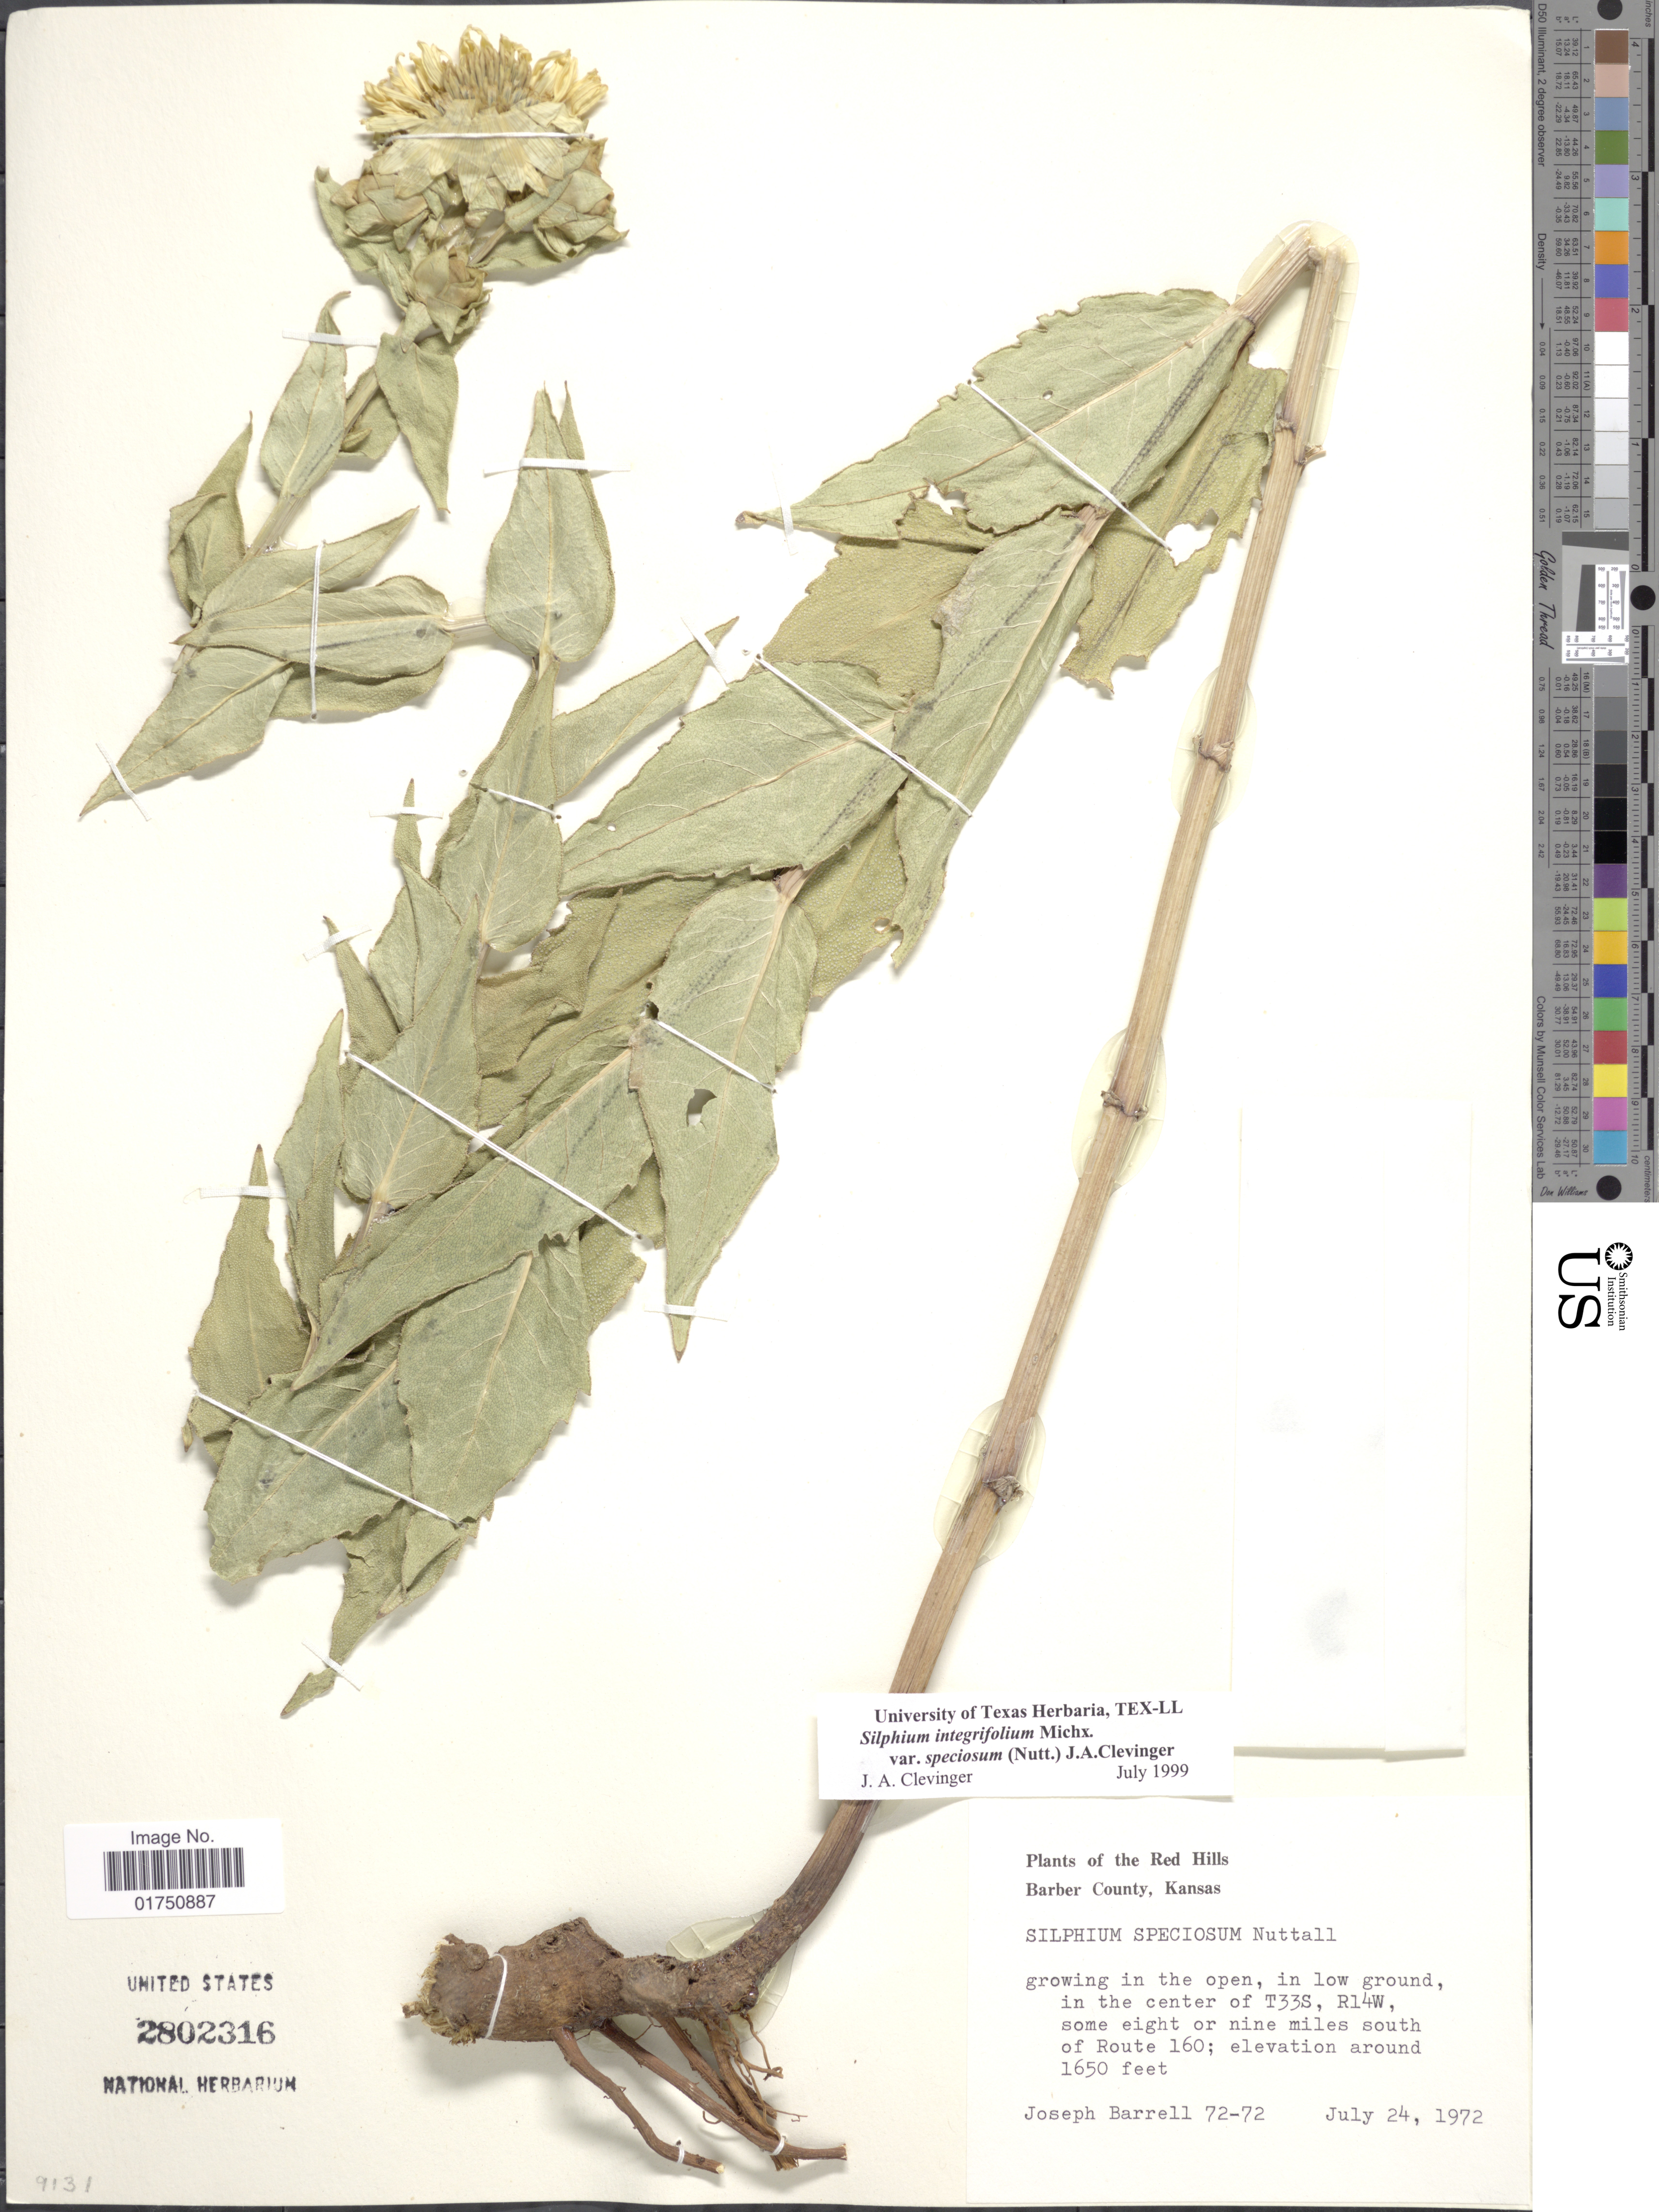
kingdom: Plantae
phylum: Tracheophyta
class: Magnoliopsida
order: Asterales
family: Asteraceae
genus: Silphium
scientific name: Silphium speciosum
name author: Nutt.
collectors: J. Barrell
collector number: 72-72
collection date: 1972-07-24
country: United States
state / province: Kansas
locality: Red Hills. Barber County, Kansas. Grpwing in the open, in low ground, in the center of T33S, R14W, some eight or nine miles south of Route 160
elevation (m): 503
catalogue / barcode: US 2802316